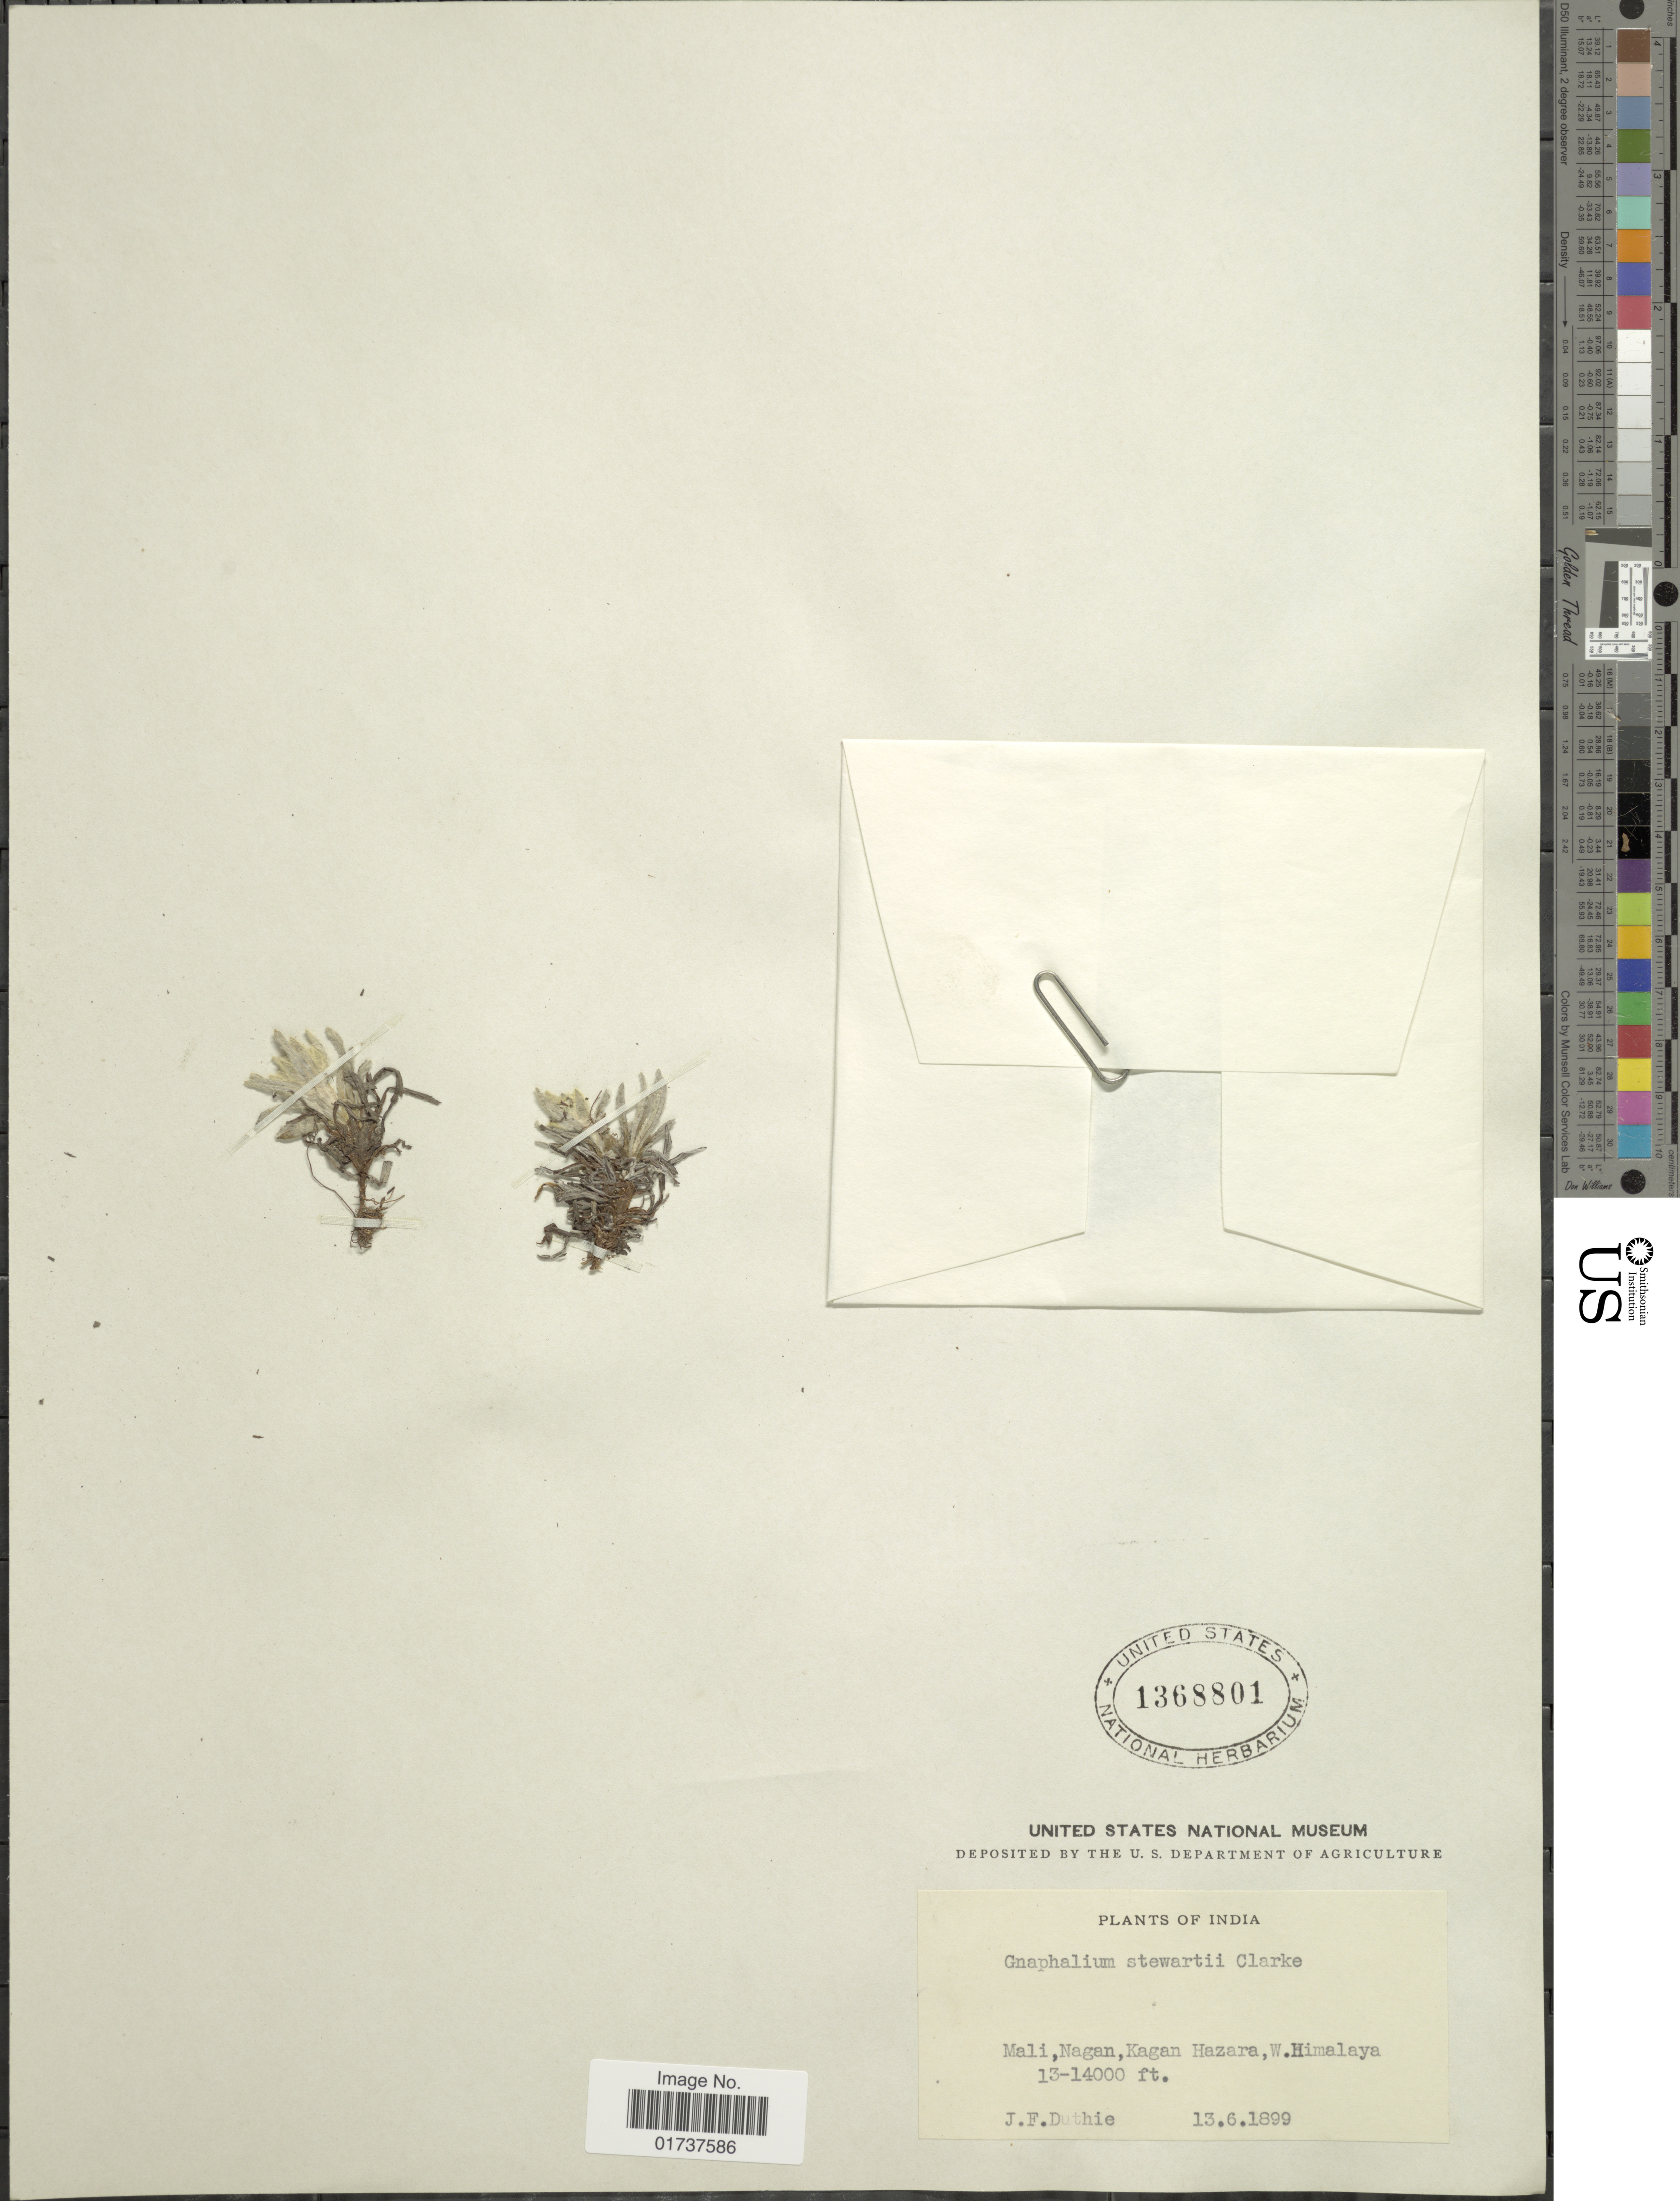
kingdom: Plantae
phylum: Tracheophyta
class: Magnoliopsida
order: Asterales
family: Asteraceae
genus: Gnaphalium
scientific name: Gnaphalium stewartii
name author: C.B. Clarke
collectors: J. F. Duthie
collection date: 1899-06-13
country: Pakistan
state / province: Khyber Pakhtunkhwa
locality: Mali, Nagan, Kagan, Hazara, W. Himalaya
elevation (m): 3962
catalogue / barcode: US 1368801